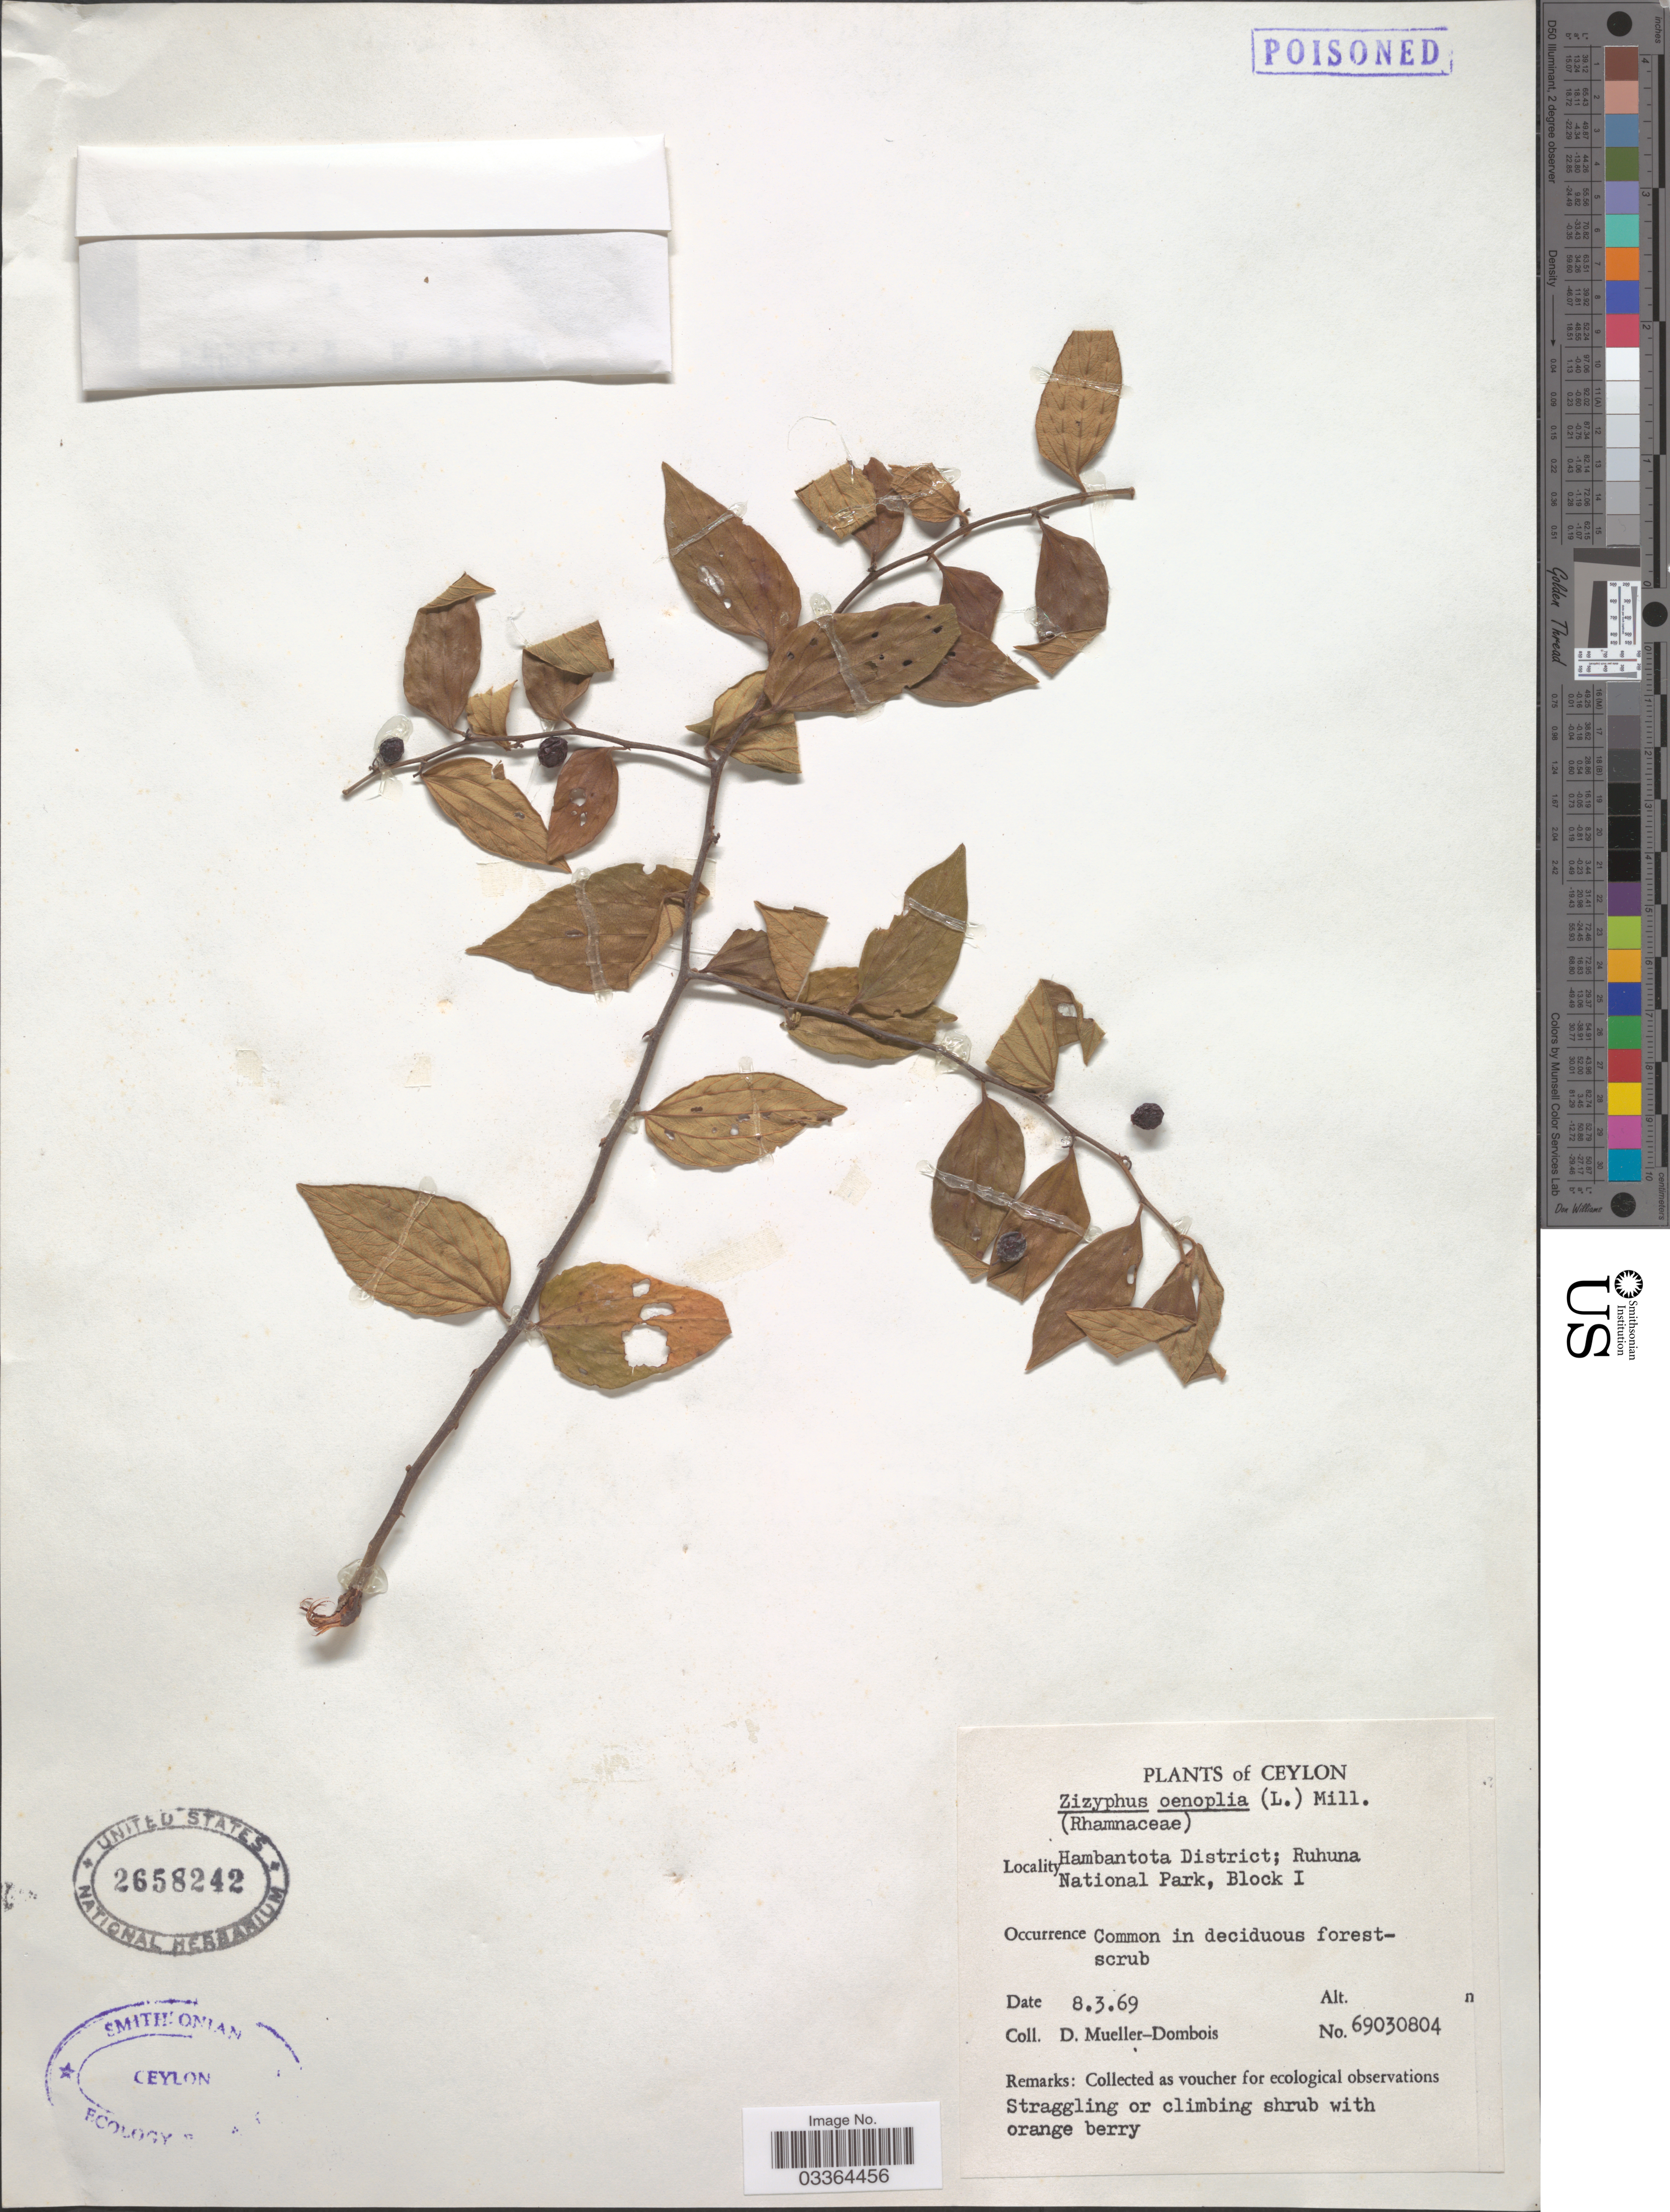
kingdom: Plantae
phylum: Tracheophyta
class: Magnoliopsida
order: Rosales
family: Rhamnaceae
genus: Ziziphus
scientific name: Ziziphus oenopolia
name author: (L.) Mill.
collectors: D. Mueller-Dombois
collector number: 69030804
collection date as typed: Transcribed d/m/y: 8/3/69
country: Sri Lanka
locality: Ceylon. Hambantota District; Ruhuna National Park, Block I.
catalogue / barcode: US 2658242